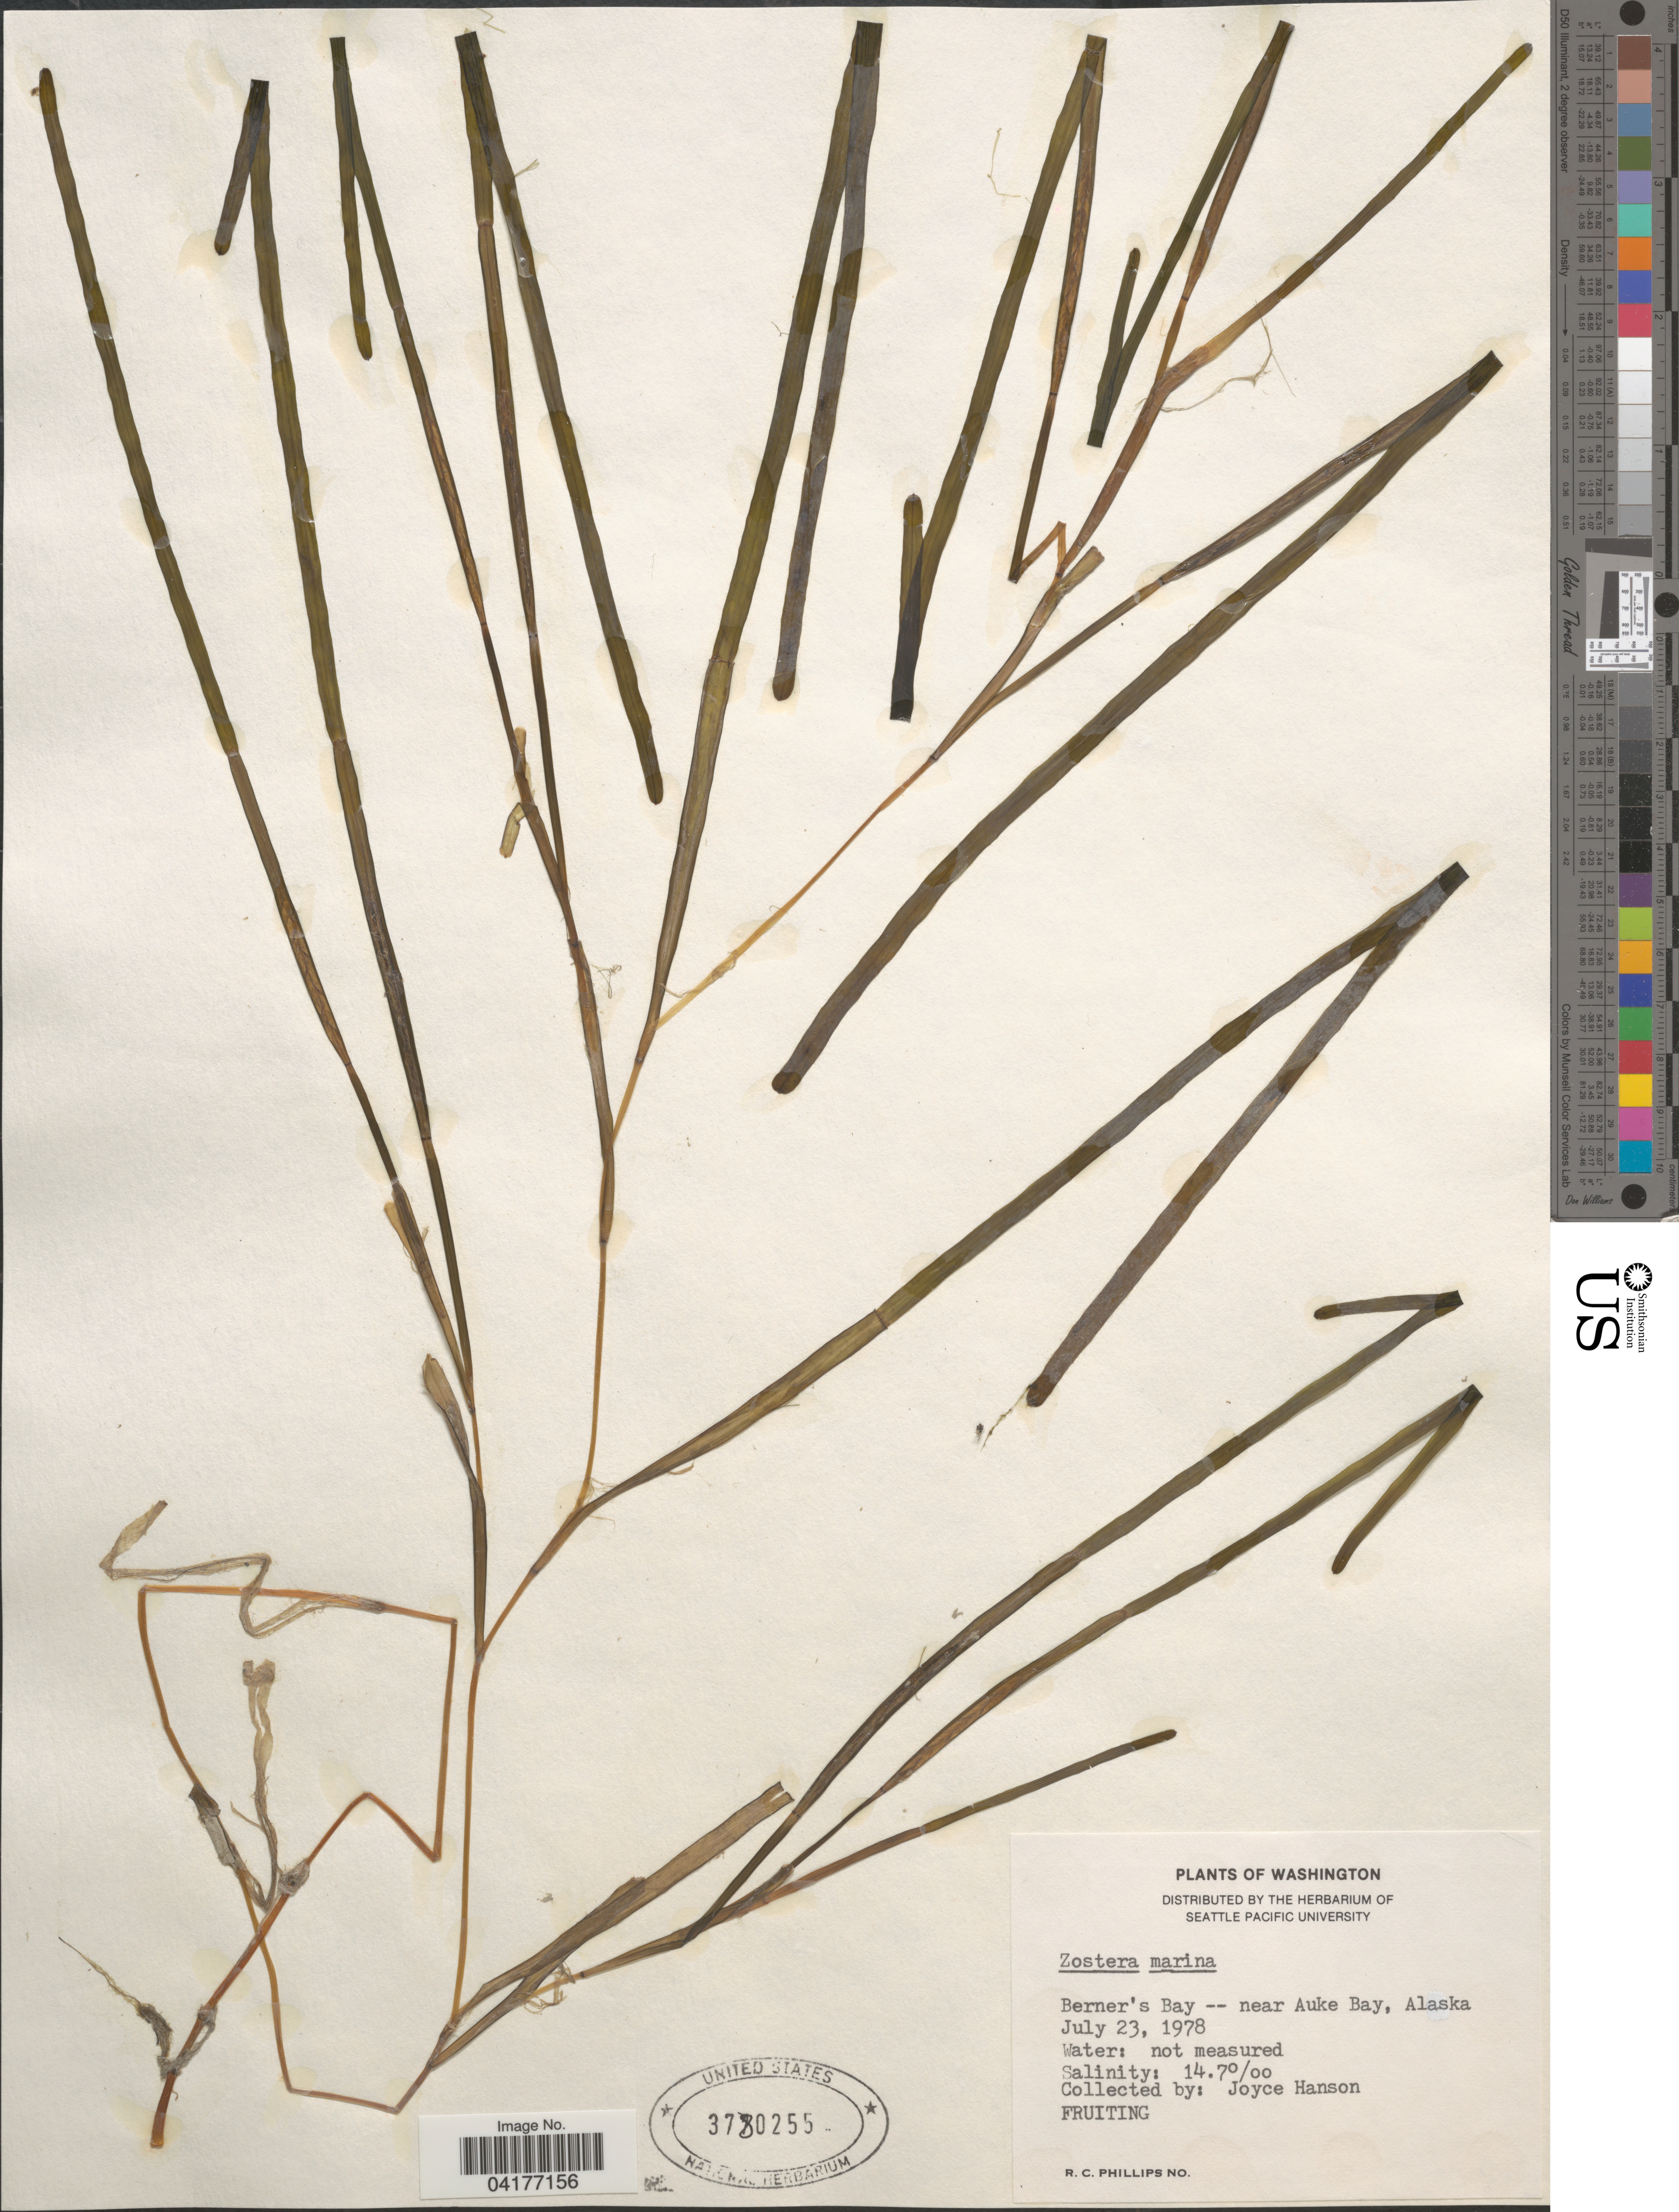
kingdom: Plantae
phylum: Tracheophyta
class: Liliopsida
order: Alismatales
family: Zosteraceae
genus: Zostera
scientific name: Zostera marina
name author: L.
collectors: J. Hanson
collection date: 1978-07-23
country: United States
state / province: Alaska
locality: Berner's Bay -- near Auke Bay.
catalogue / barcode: US 3780255